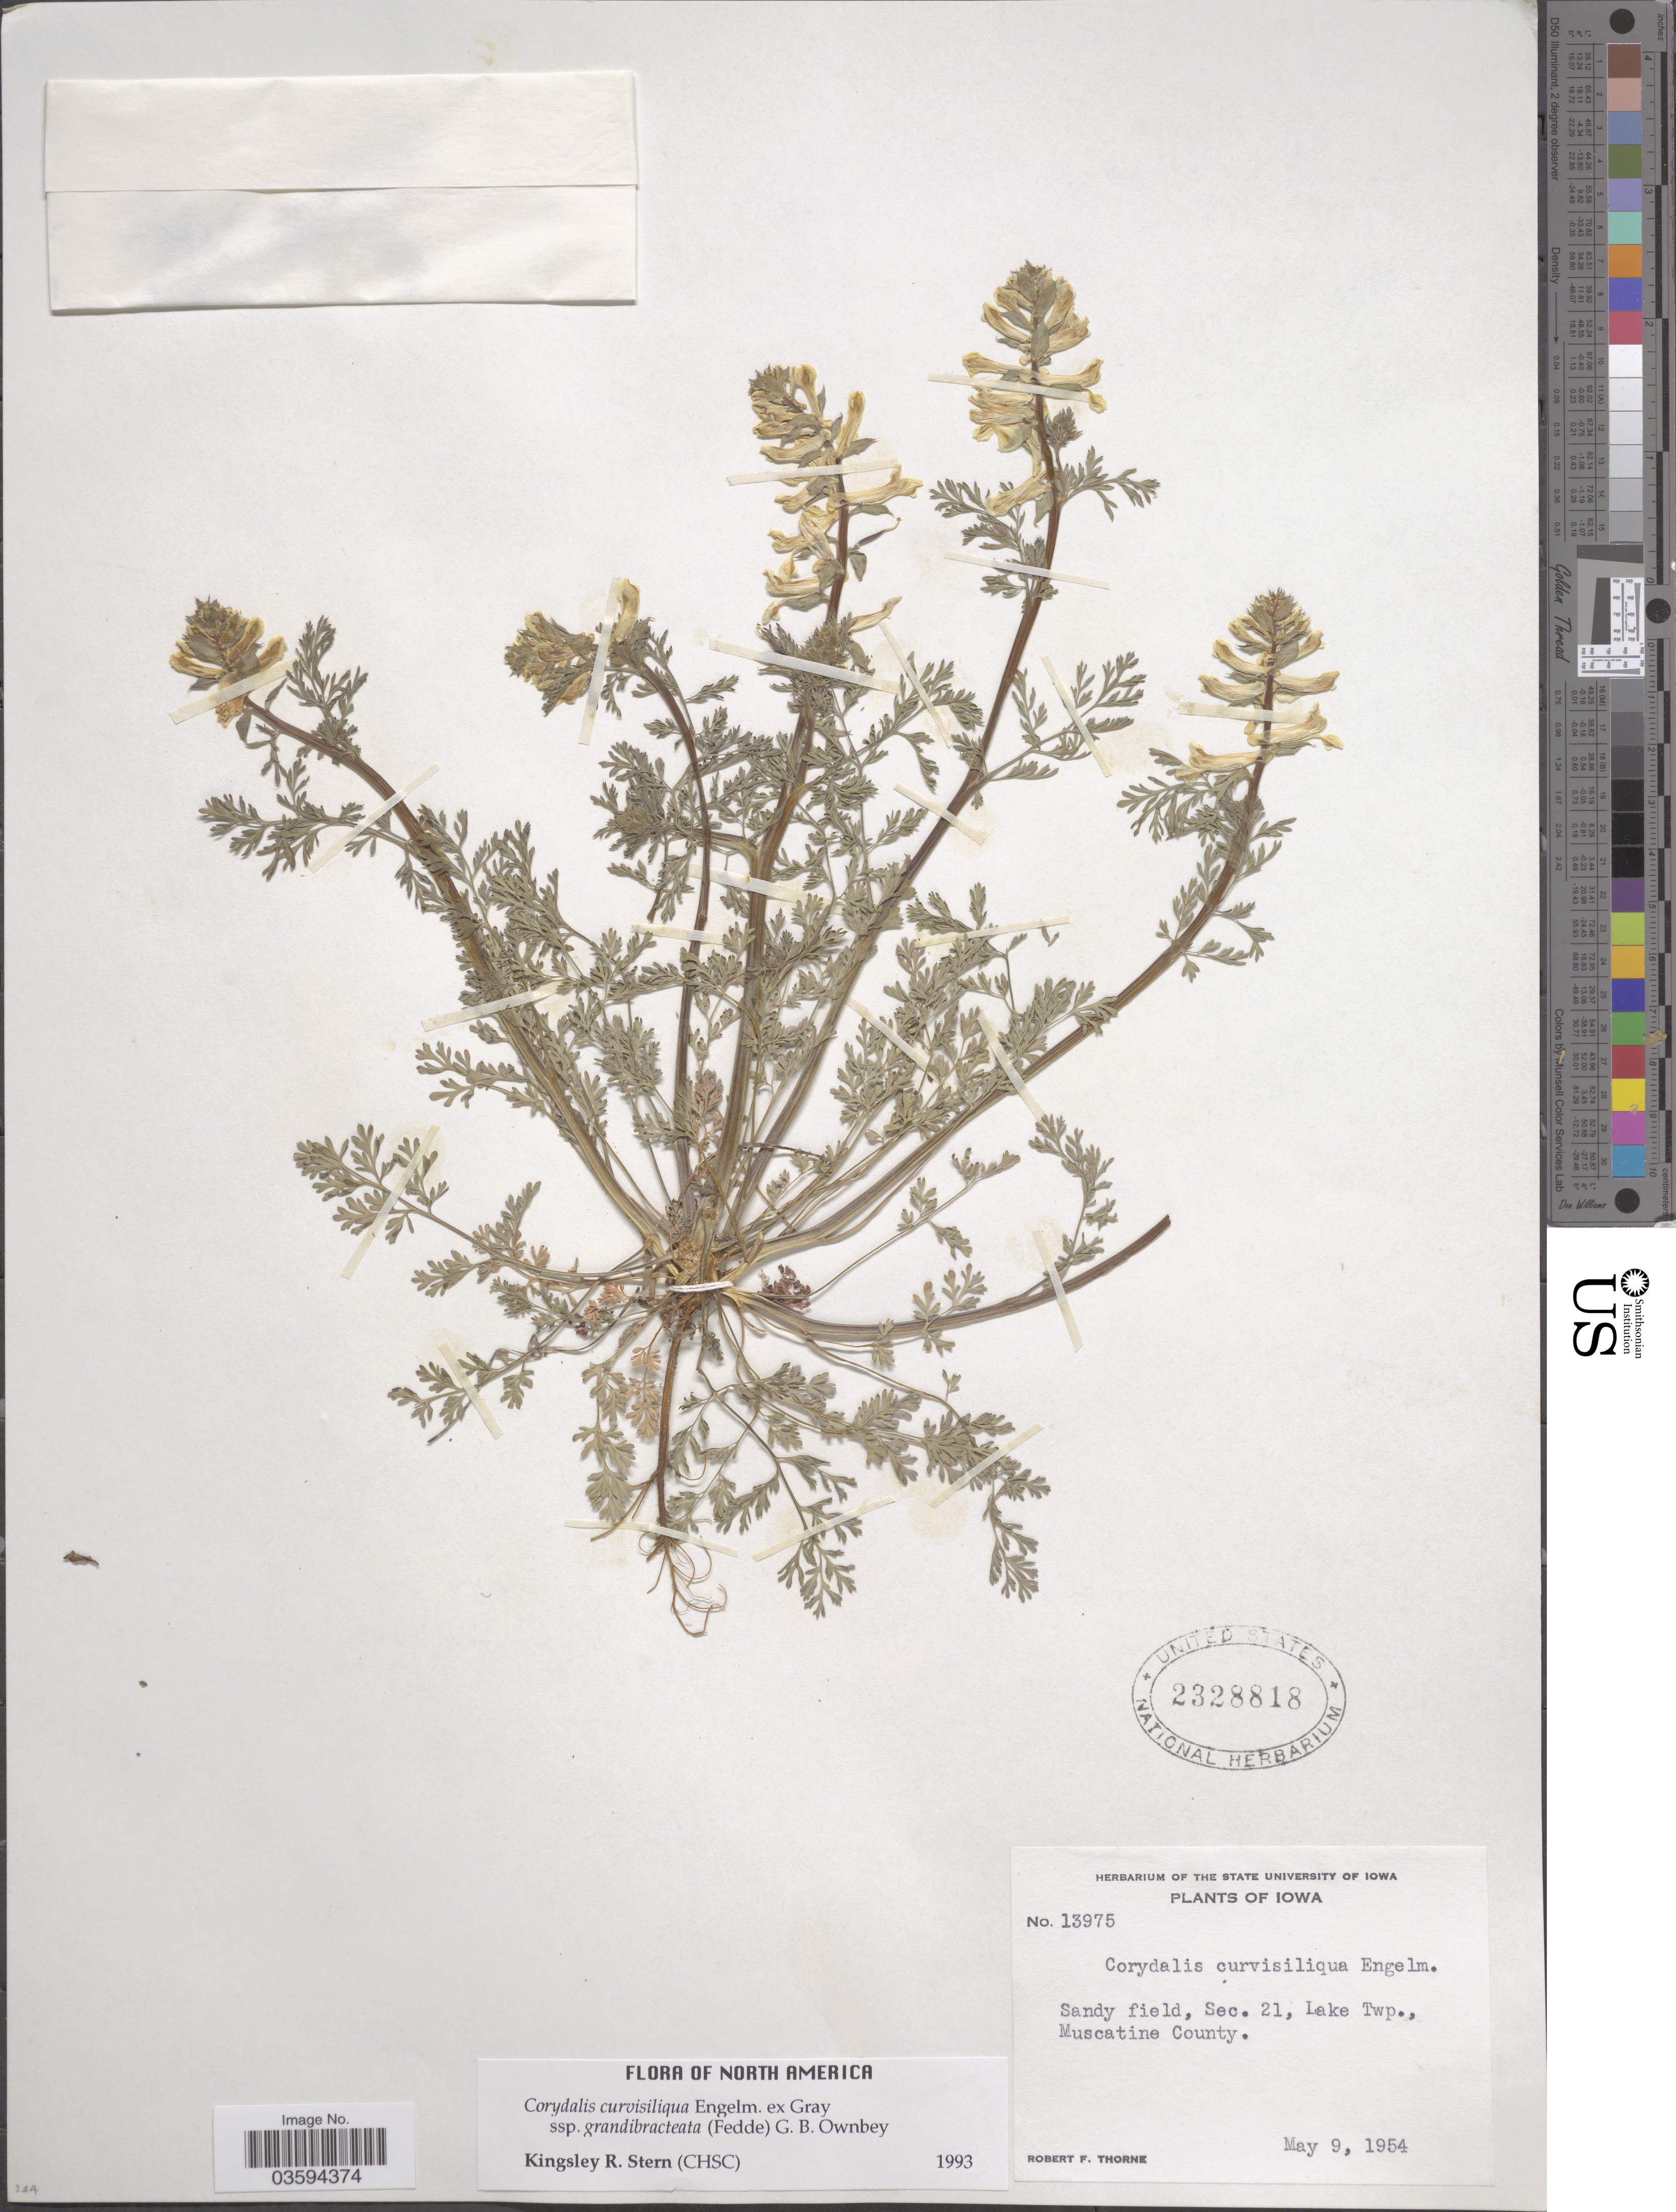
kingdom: Plantae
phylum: Tracheophyta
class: Magnoliopsida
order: Ranunculales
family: Papaveraceae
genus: Corydalis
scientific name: Corydalis curvisiliqua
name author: (A. Gray) Engelm. ex A. Gray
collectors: R. F. Thorne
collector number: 13975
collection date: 1954-05-09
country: United States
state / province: Iowa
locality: Sandy field, Sec. 21, Lake Twp., Muscatine County.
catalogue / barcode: US 2328818